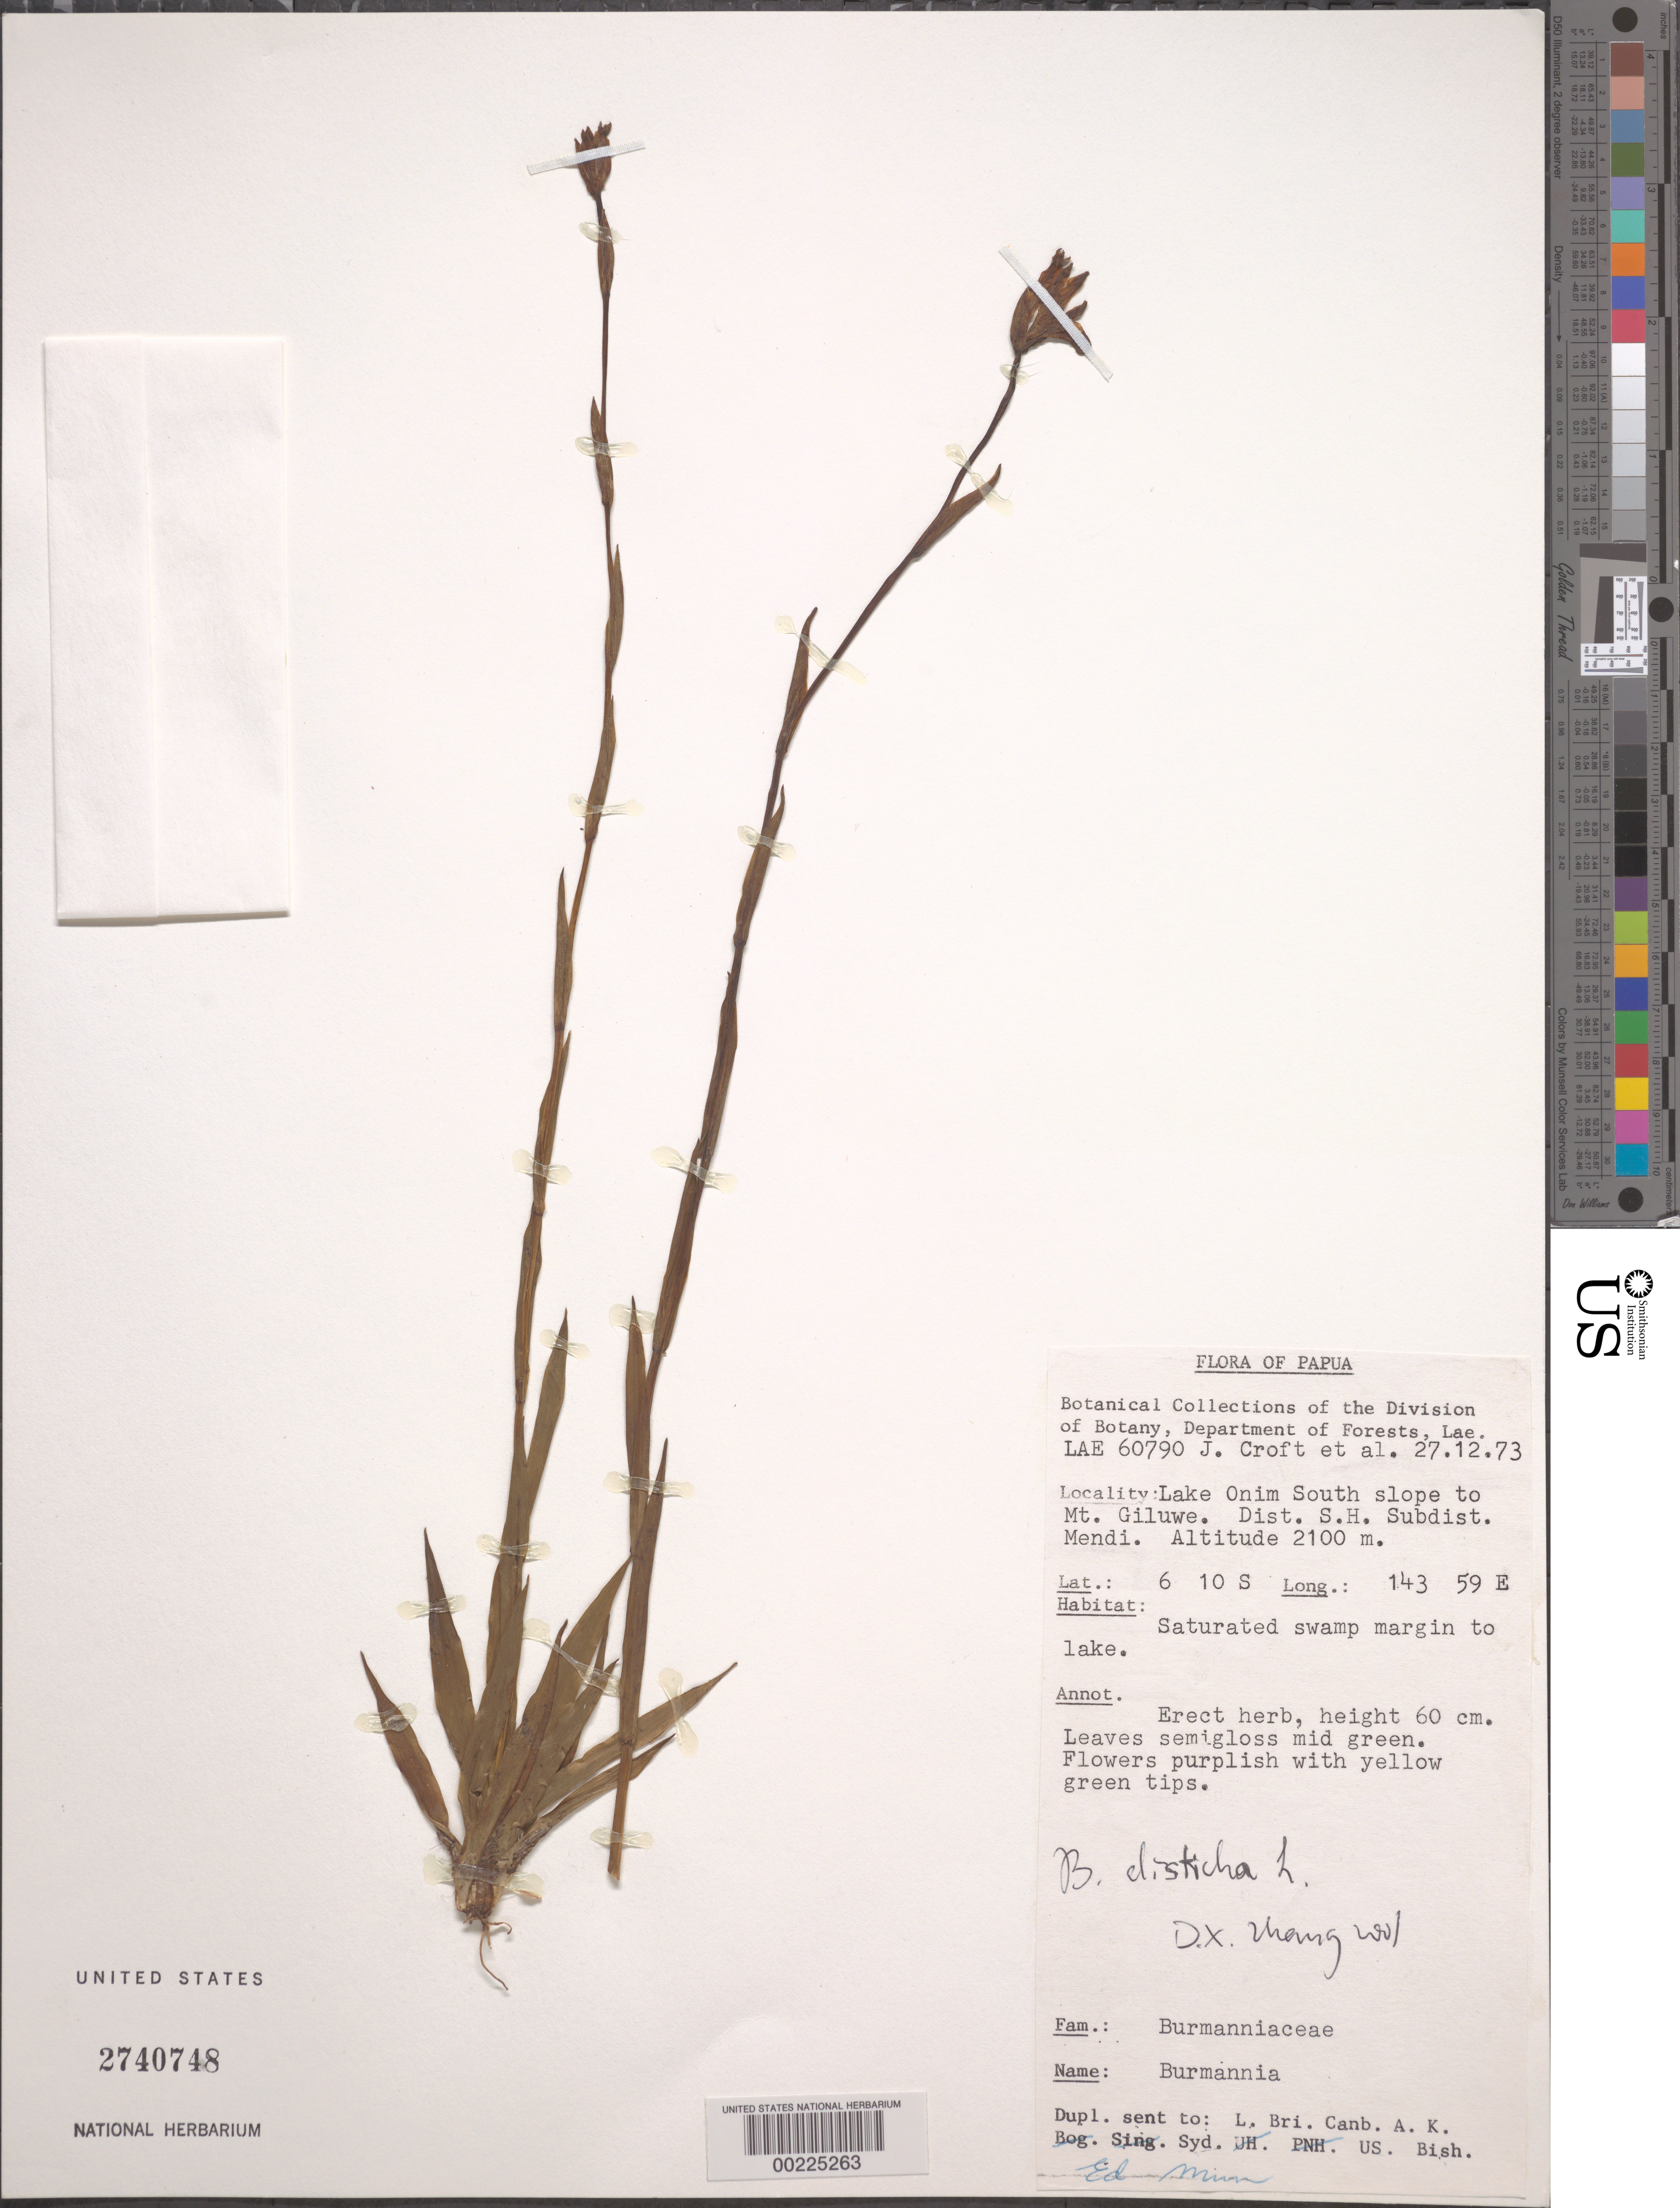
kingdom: Plantae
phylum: Tracheophyta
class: Liliopsida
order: Dioscoreales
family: Burmanniaceae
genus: Burmannia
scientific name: Burmannia disticha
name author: L.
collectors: J. Croft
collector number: Lae60790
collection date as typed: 27 Dec 1973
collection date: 1973-12-27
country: Papua New Guinea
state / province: Southern Highlands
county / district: Mendi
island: New Guinea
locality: Lake onim south slope to mt. giluwe; dist s.h. subdist. mendi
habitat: Saturated swamp margin to lake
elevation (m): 2100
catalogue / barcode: US 2740748